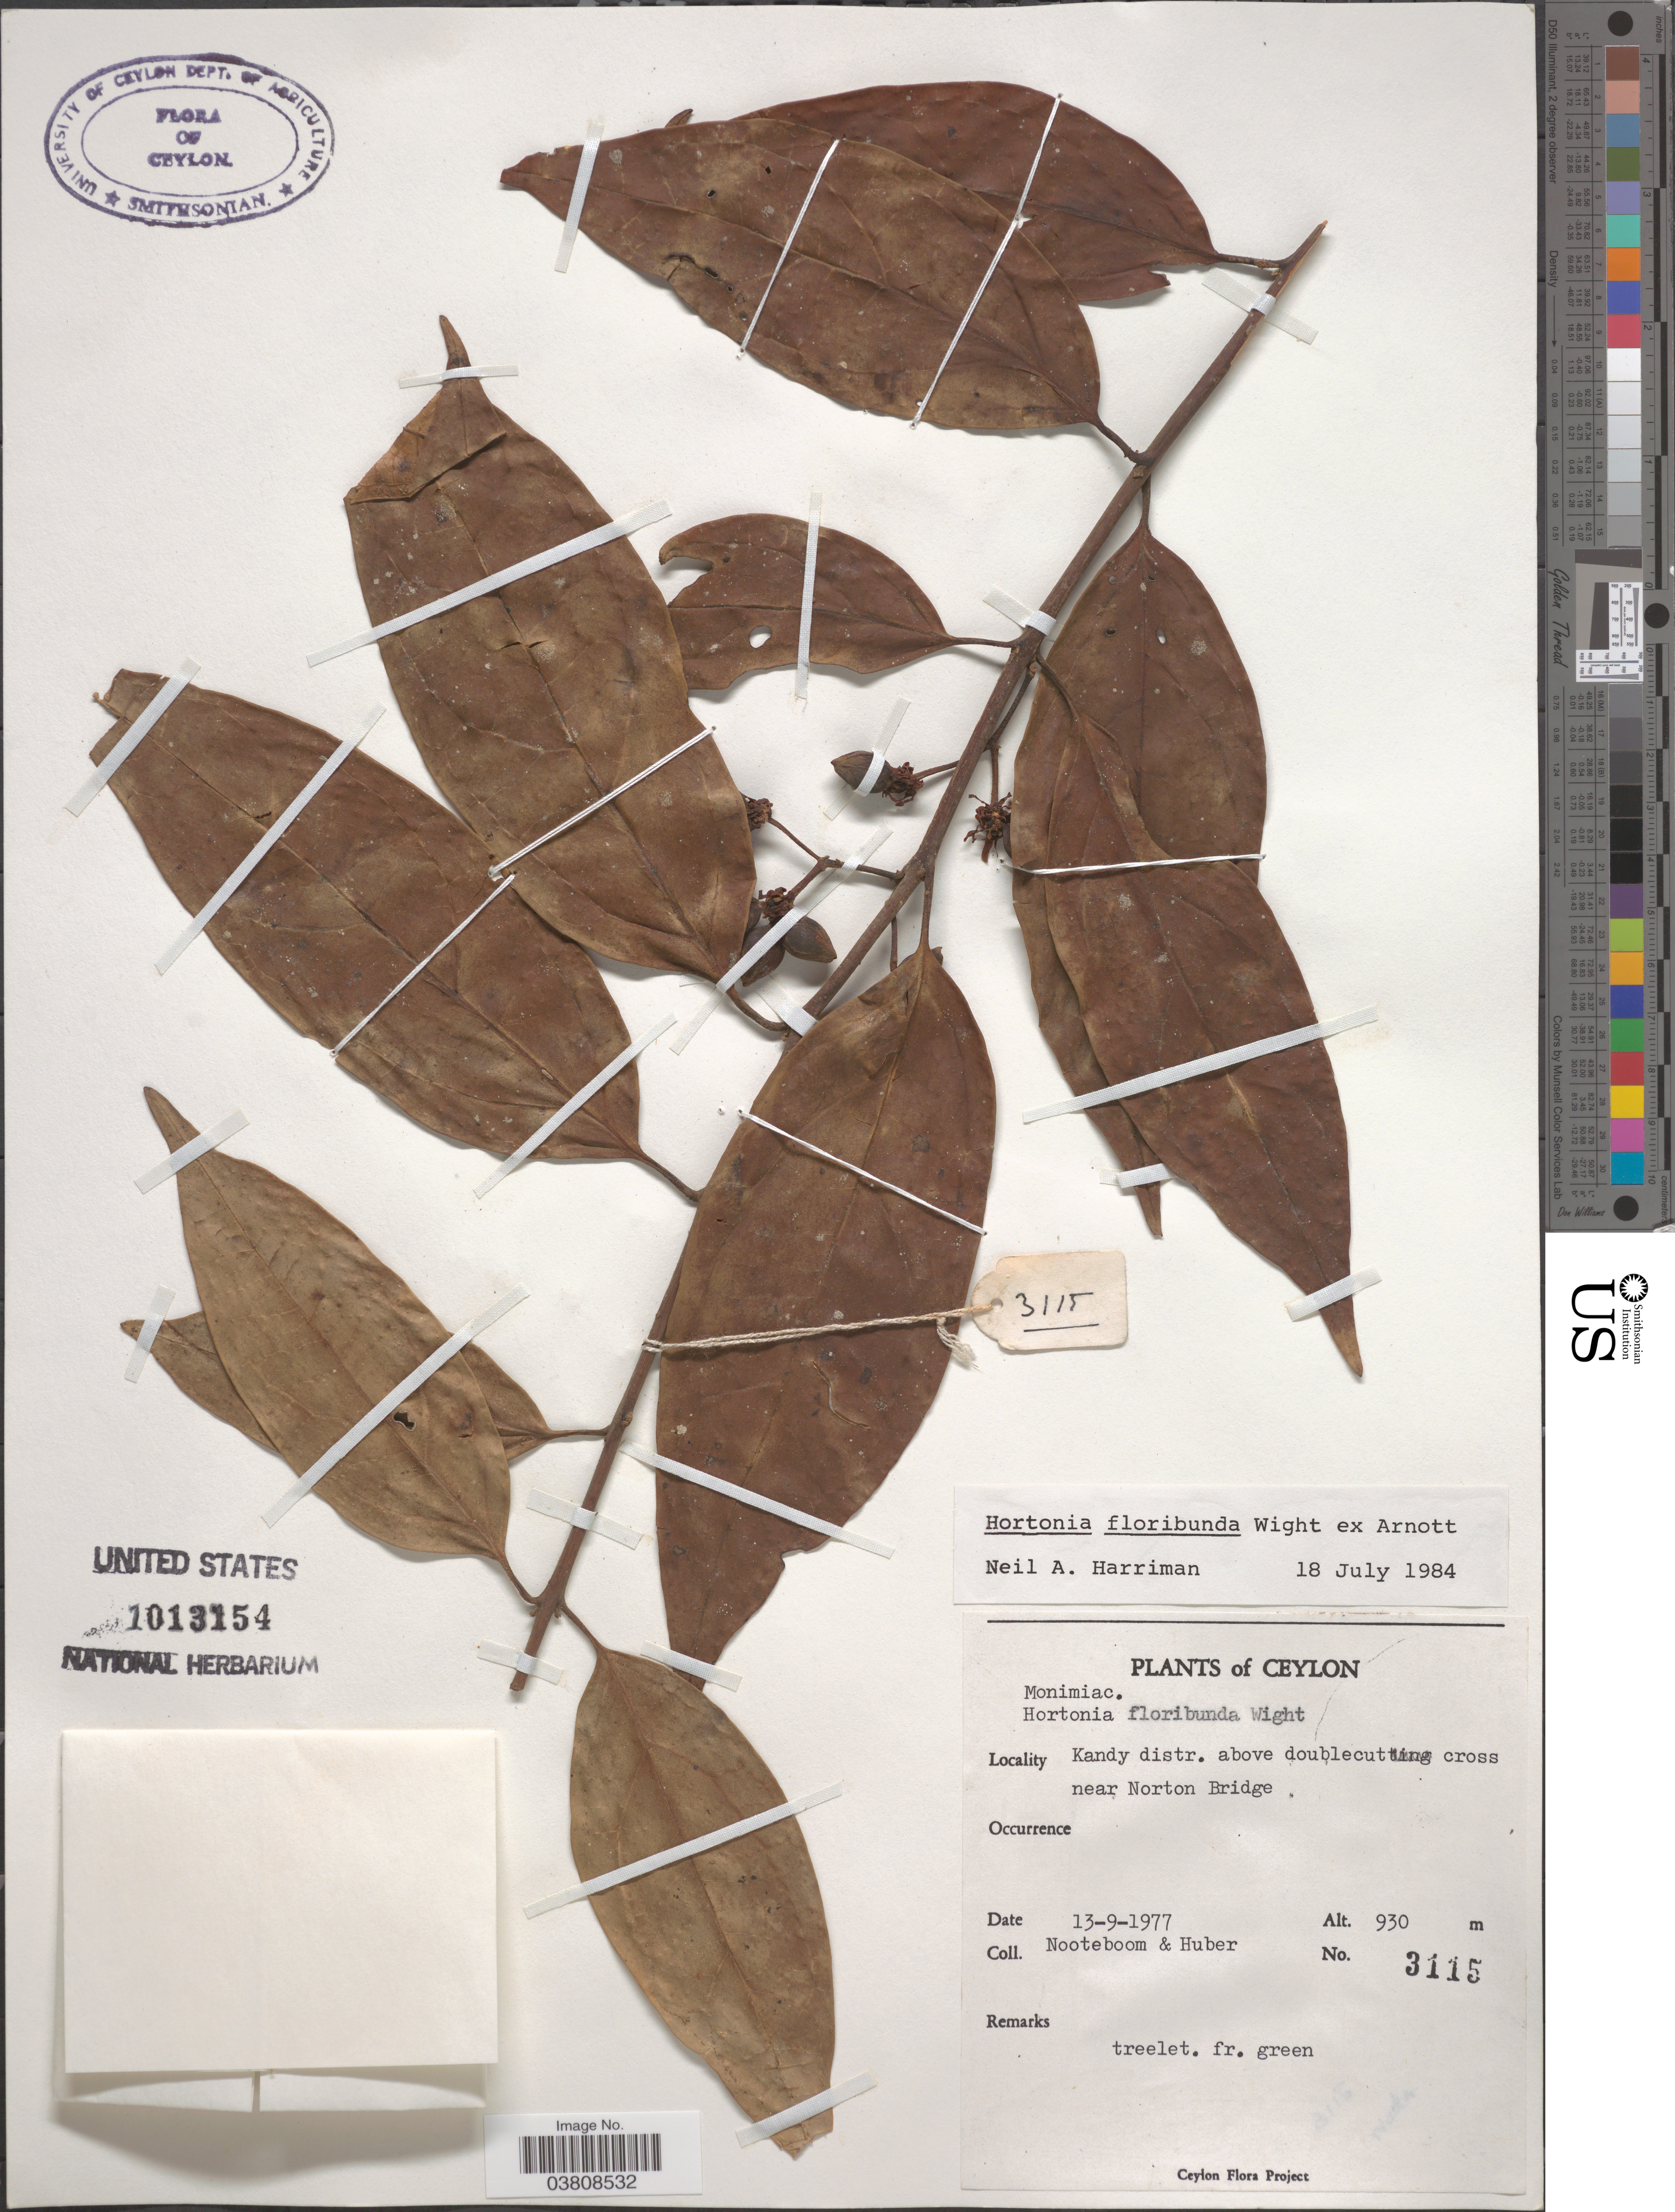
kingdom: Plantae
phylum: Tracheophyta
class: Magnoliopsida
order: Laurales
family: Monimiaceae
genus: Hortonia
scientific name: Hortonia floribunda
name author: Wight ex Arn.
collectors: Nooteboom, -- & Huber, --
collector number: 3115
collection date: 1977-09-13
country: Sri Lanka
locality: Ceylon. Kandy distr. above doublecutting cross near Norton Bridge.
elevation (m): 930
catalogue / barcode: US 1013154